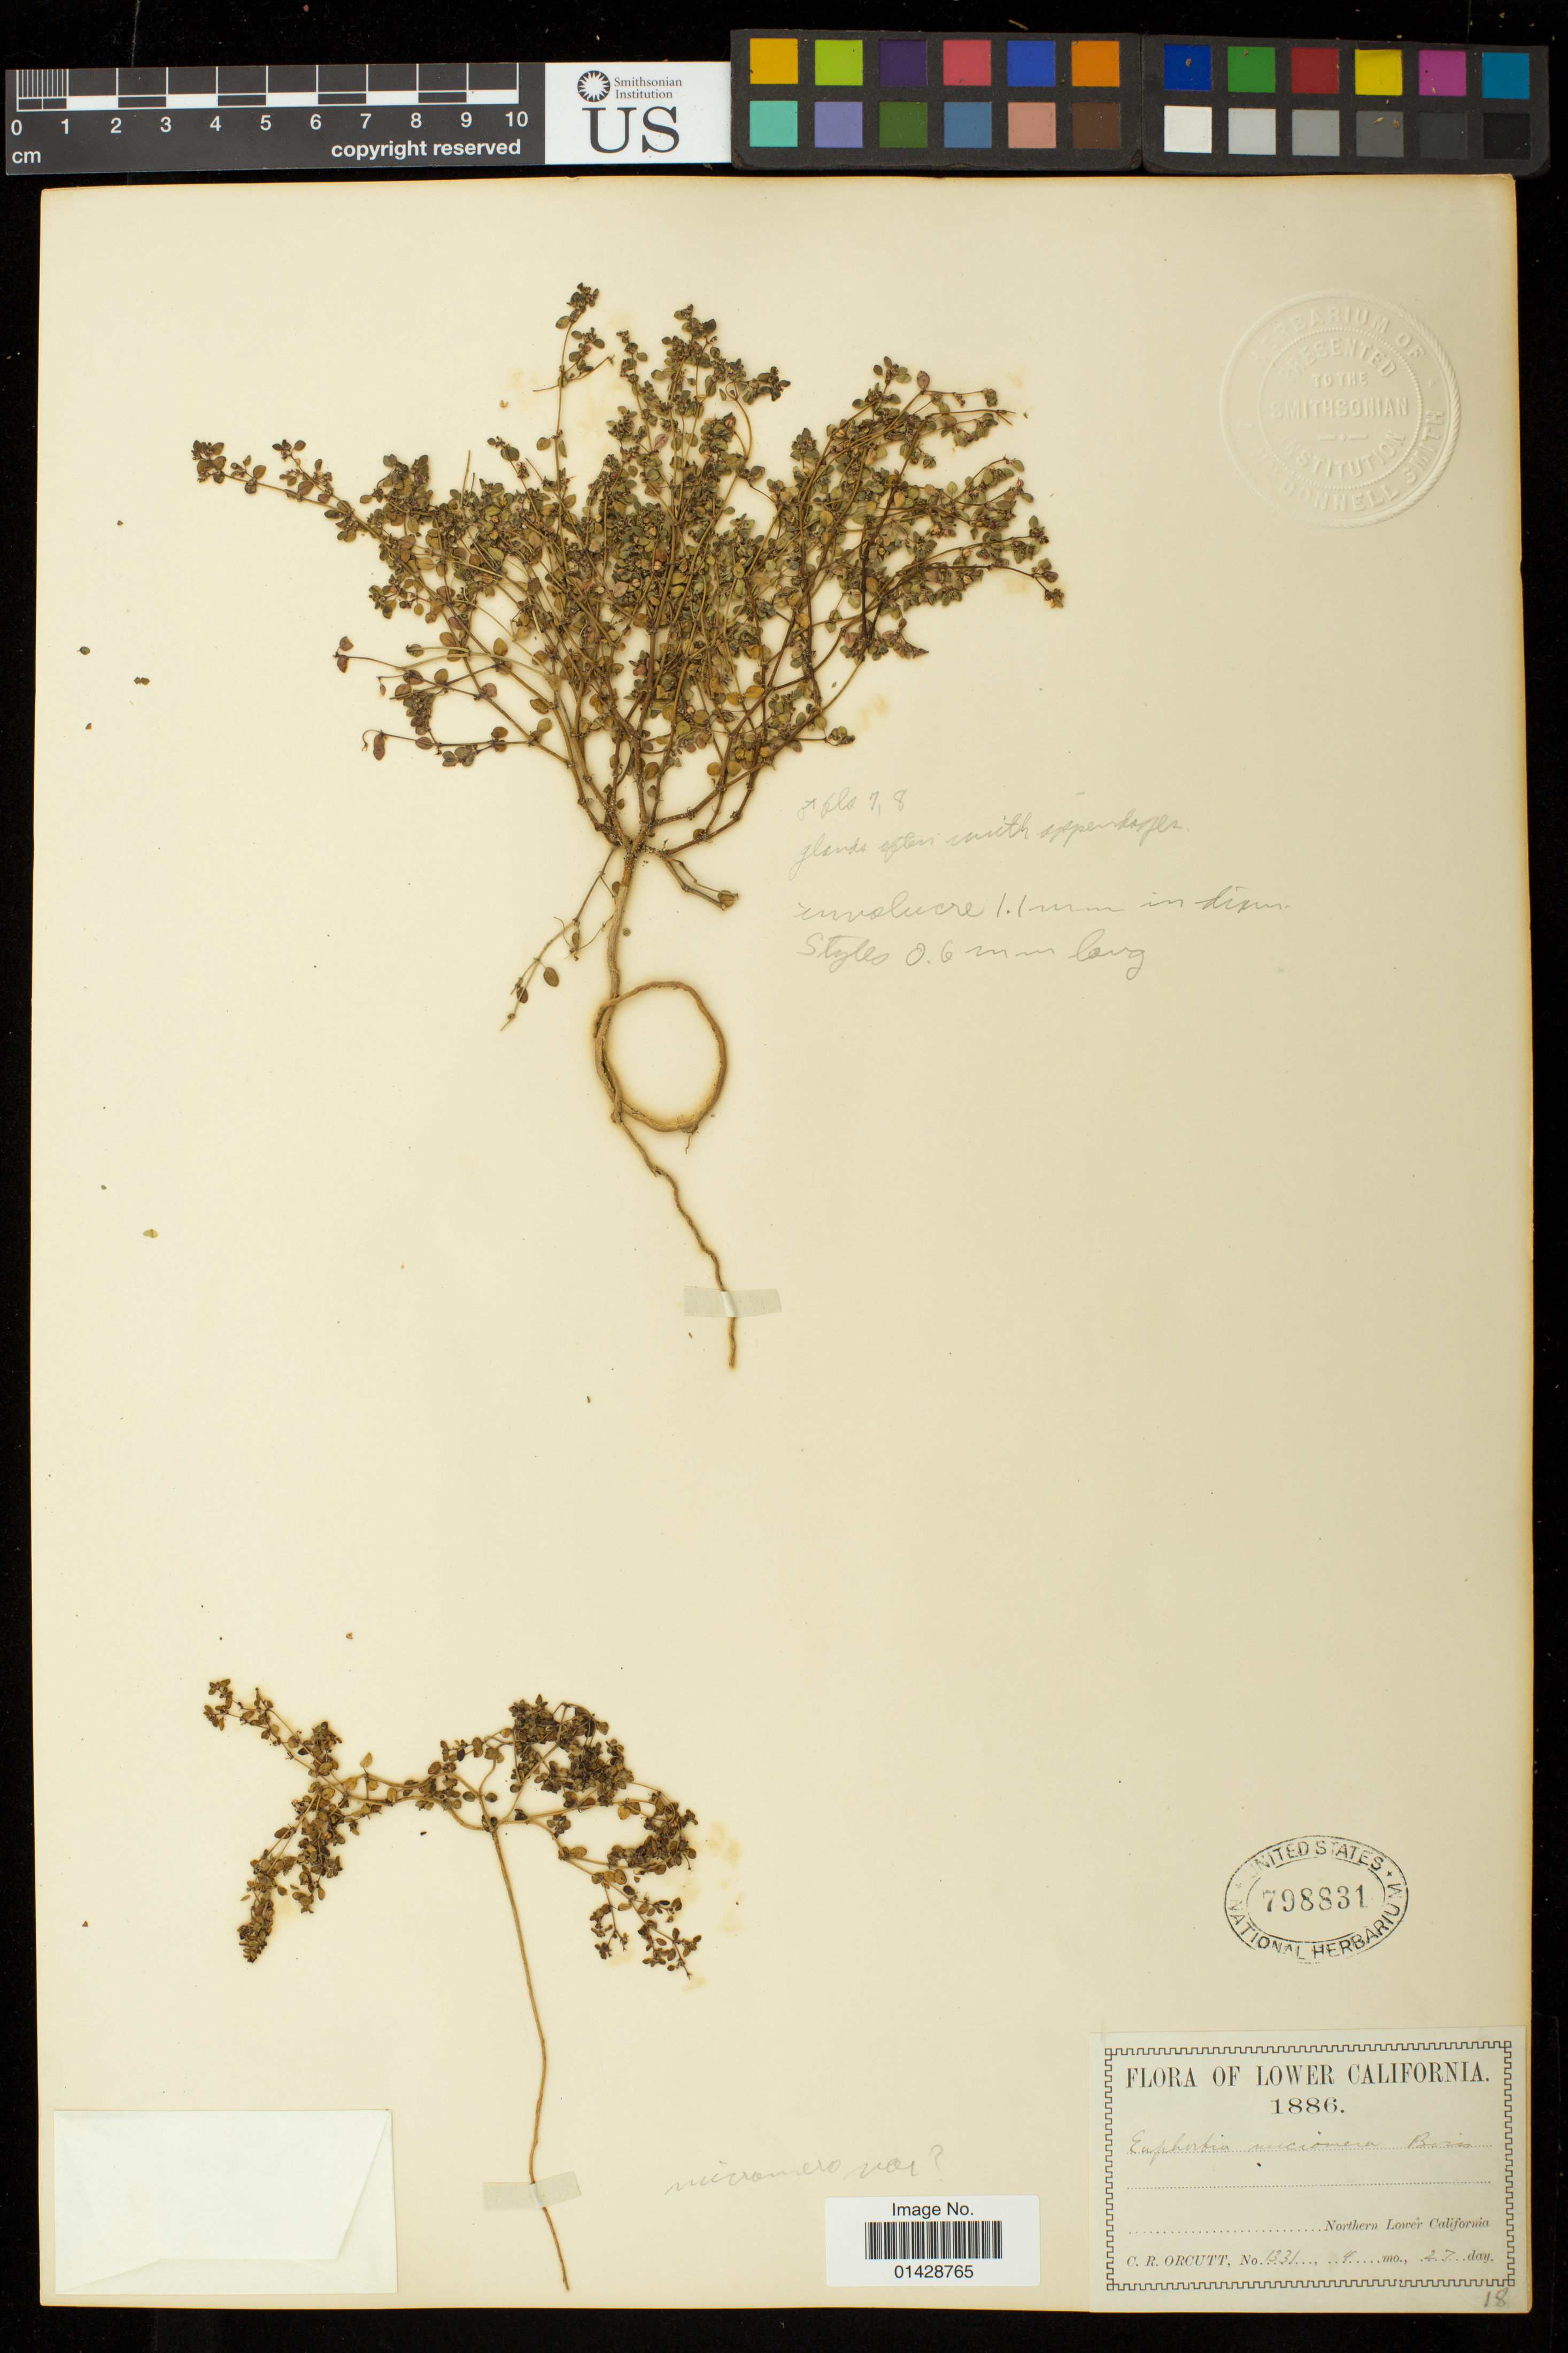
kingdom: Plantae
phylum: Tracheophyta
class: Magnoliopsida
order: Malpighiales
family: Euphorbiaceae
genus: Euphorbia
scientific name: Euphorbia micromera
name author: Boiss.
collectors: C. R. Orcutt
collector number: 1331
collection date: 1886-04-27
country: Mexico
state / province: Baja California Norte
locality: Northern Lower California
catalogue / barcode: US 798831